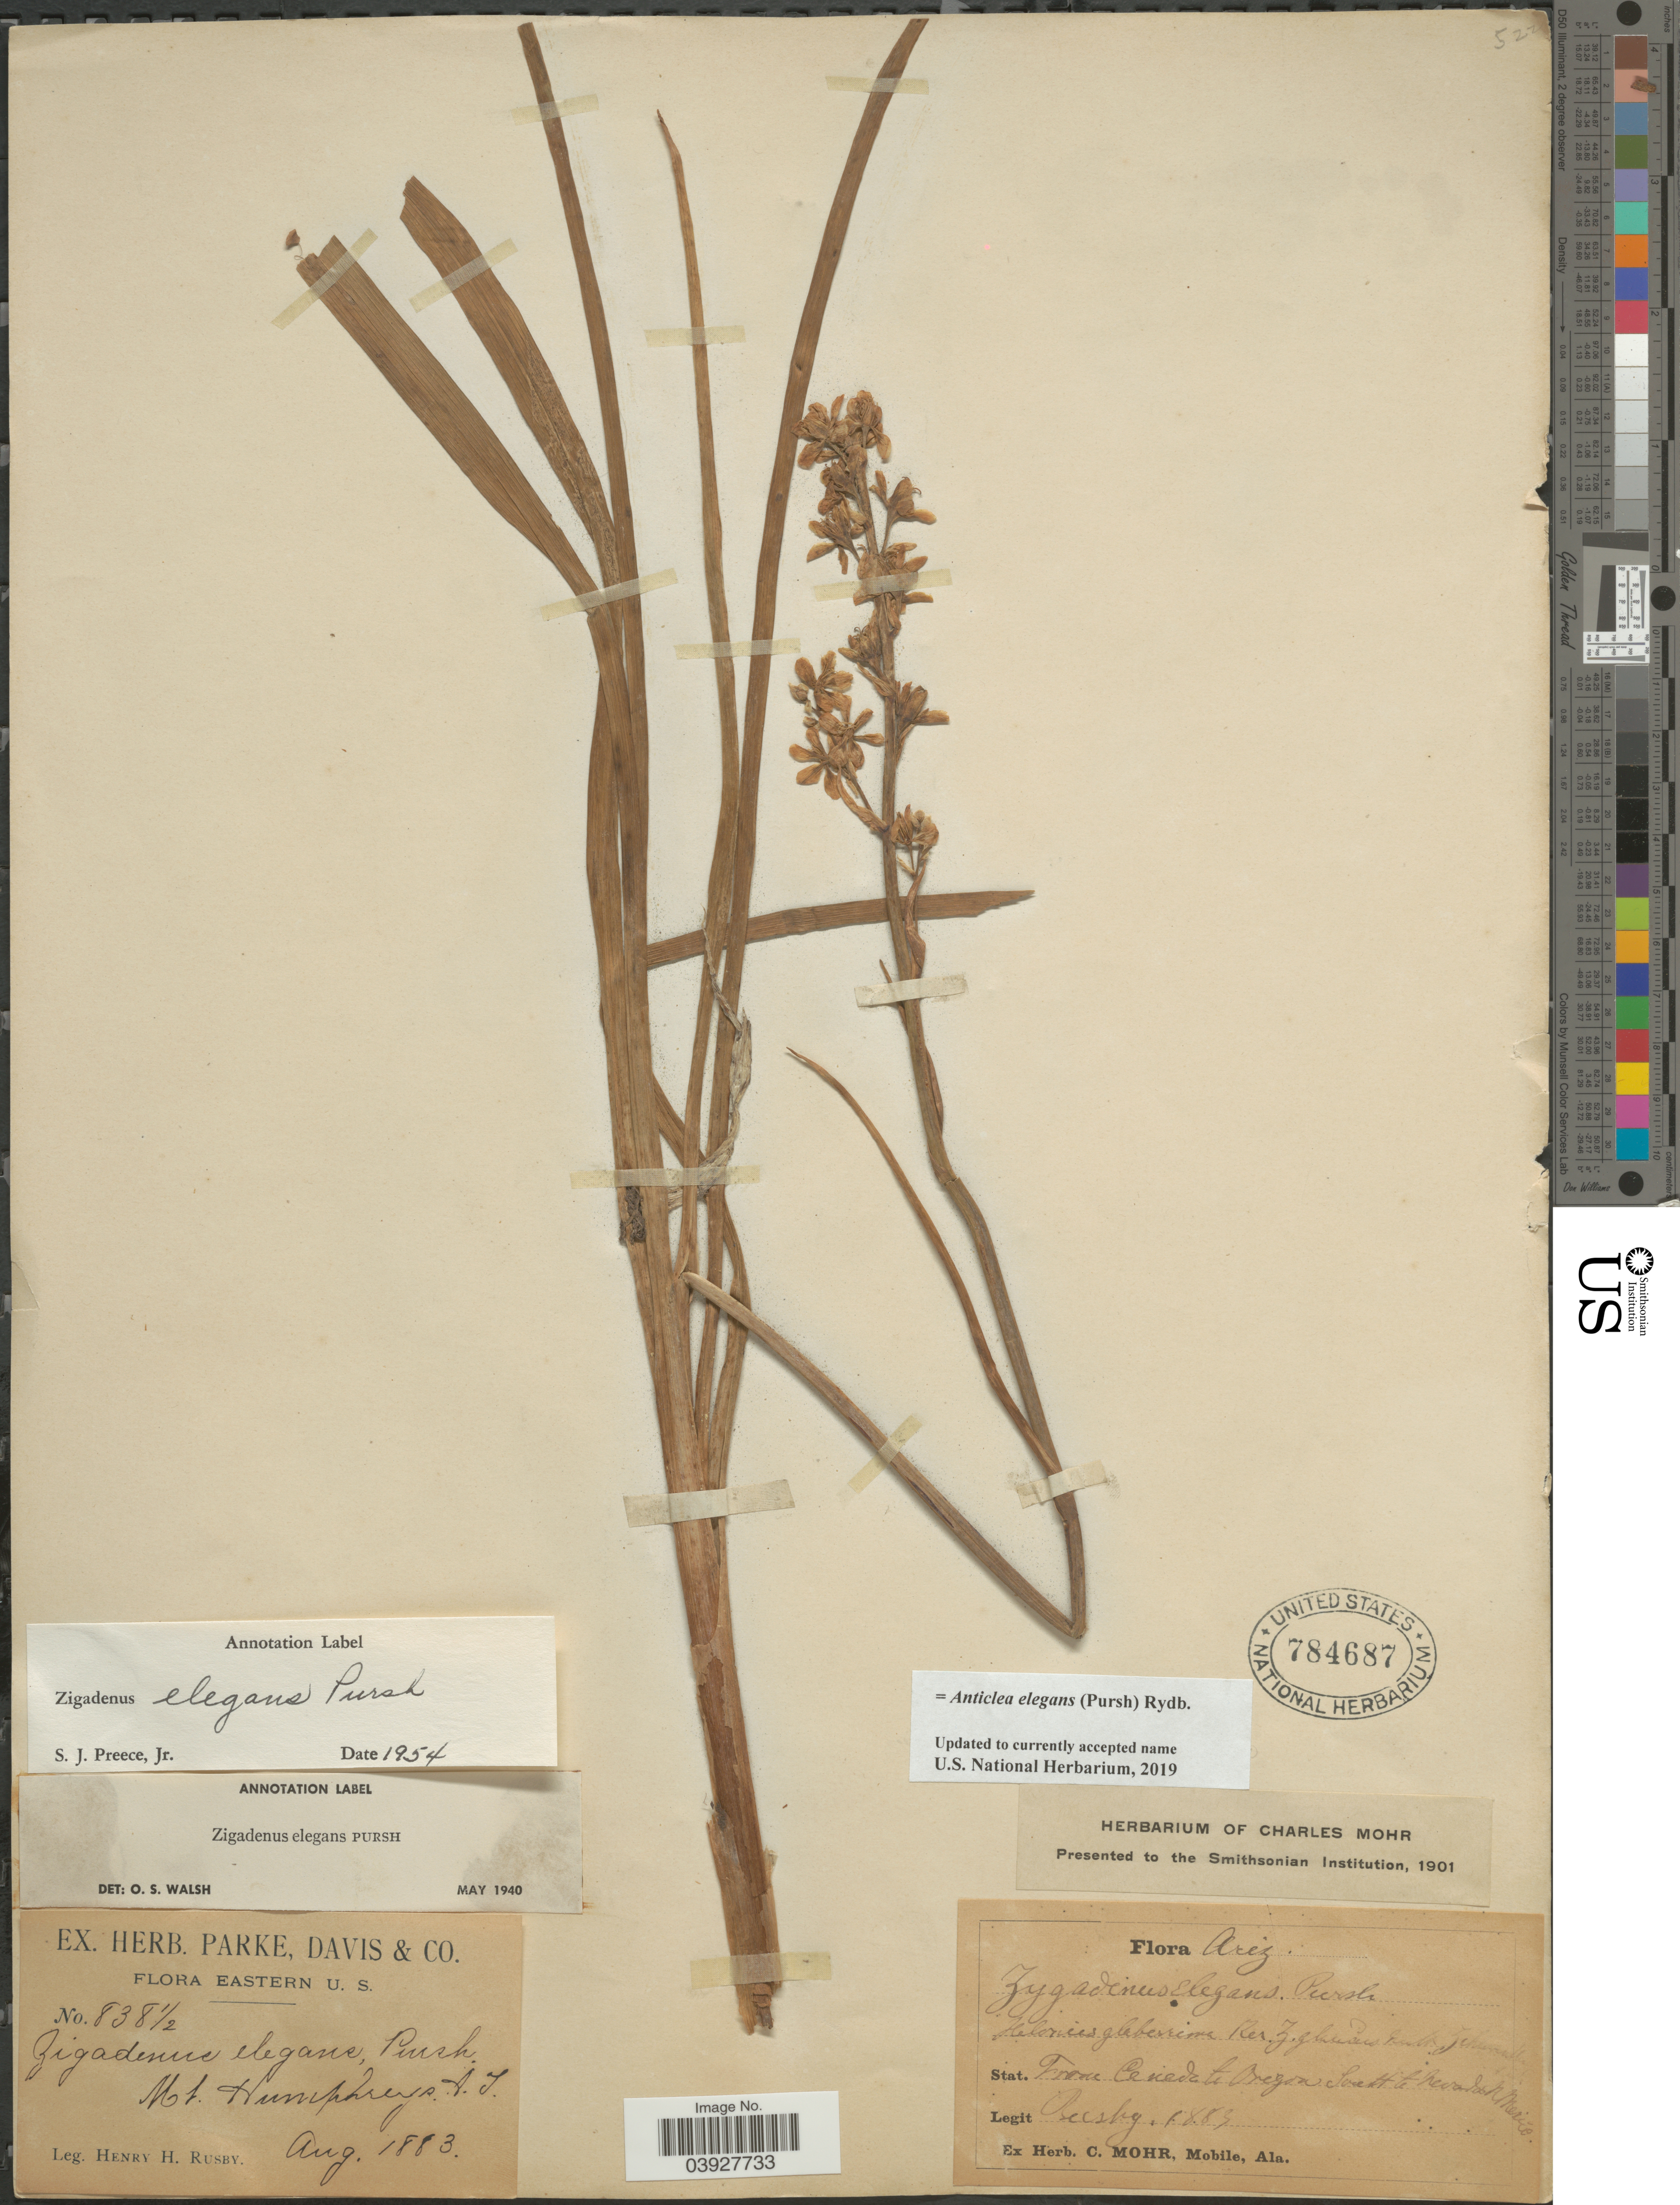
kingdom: Plantae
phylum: Tracheophyta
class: Liliopsida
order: Liliales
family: Melanthiaceae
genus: Anticlea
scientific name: Anticlea elegans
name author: (Pursh) Rydb.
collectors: H. H. Rusby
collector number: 838½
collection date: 1883-08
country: United States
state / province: Arizona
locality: Eastern U. S. Mt. Humphreys.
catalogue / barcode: US 784687